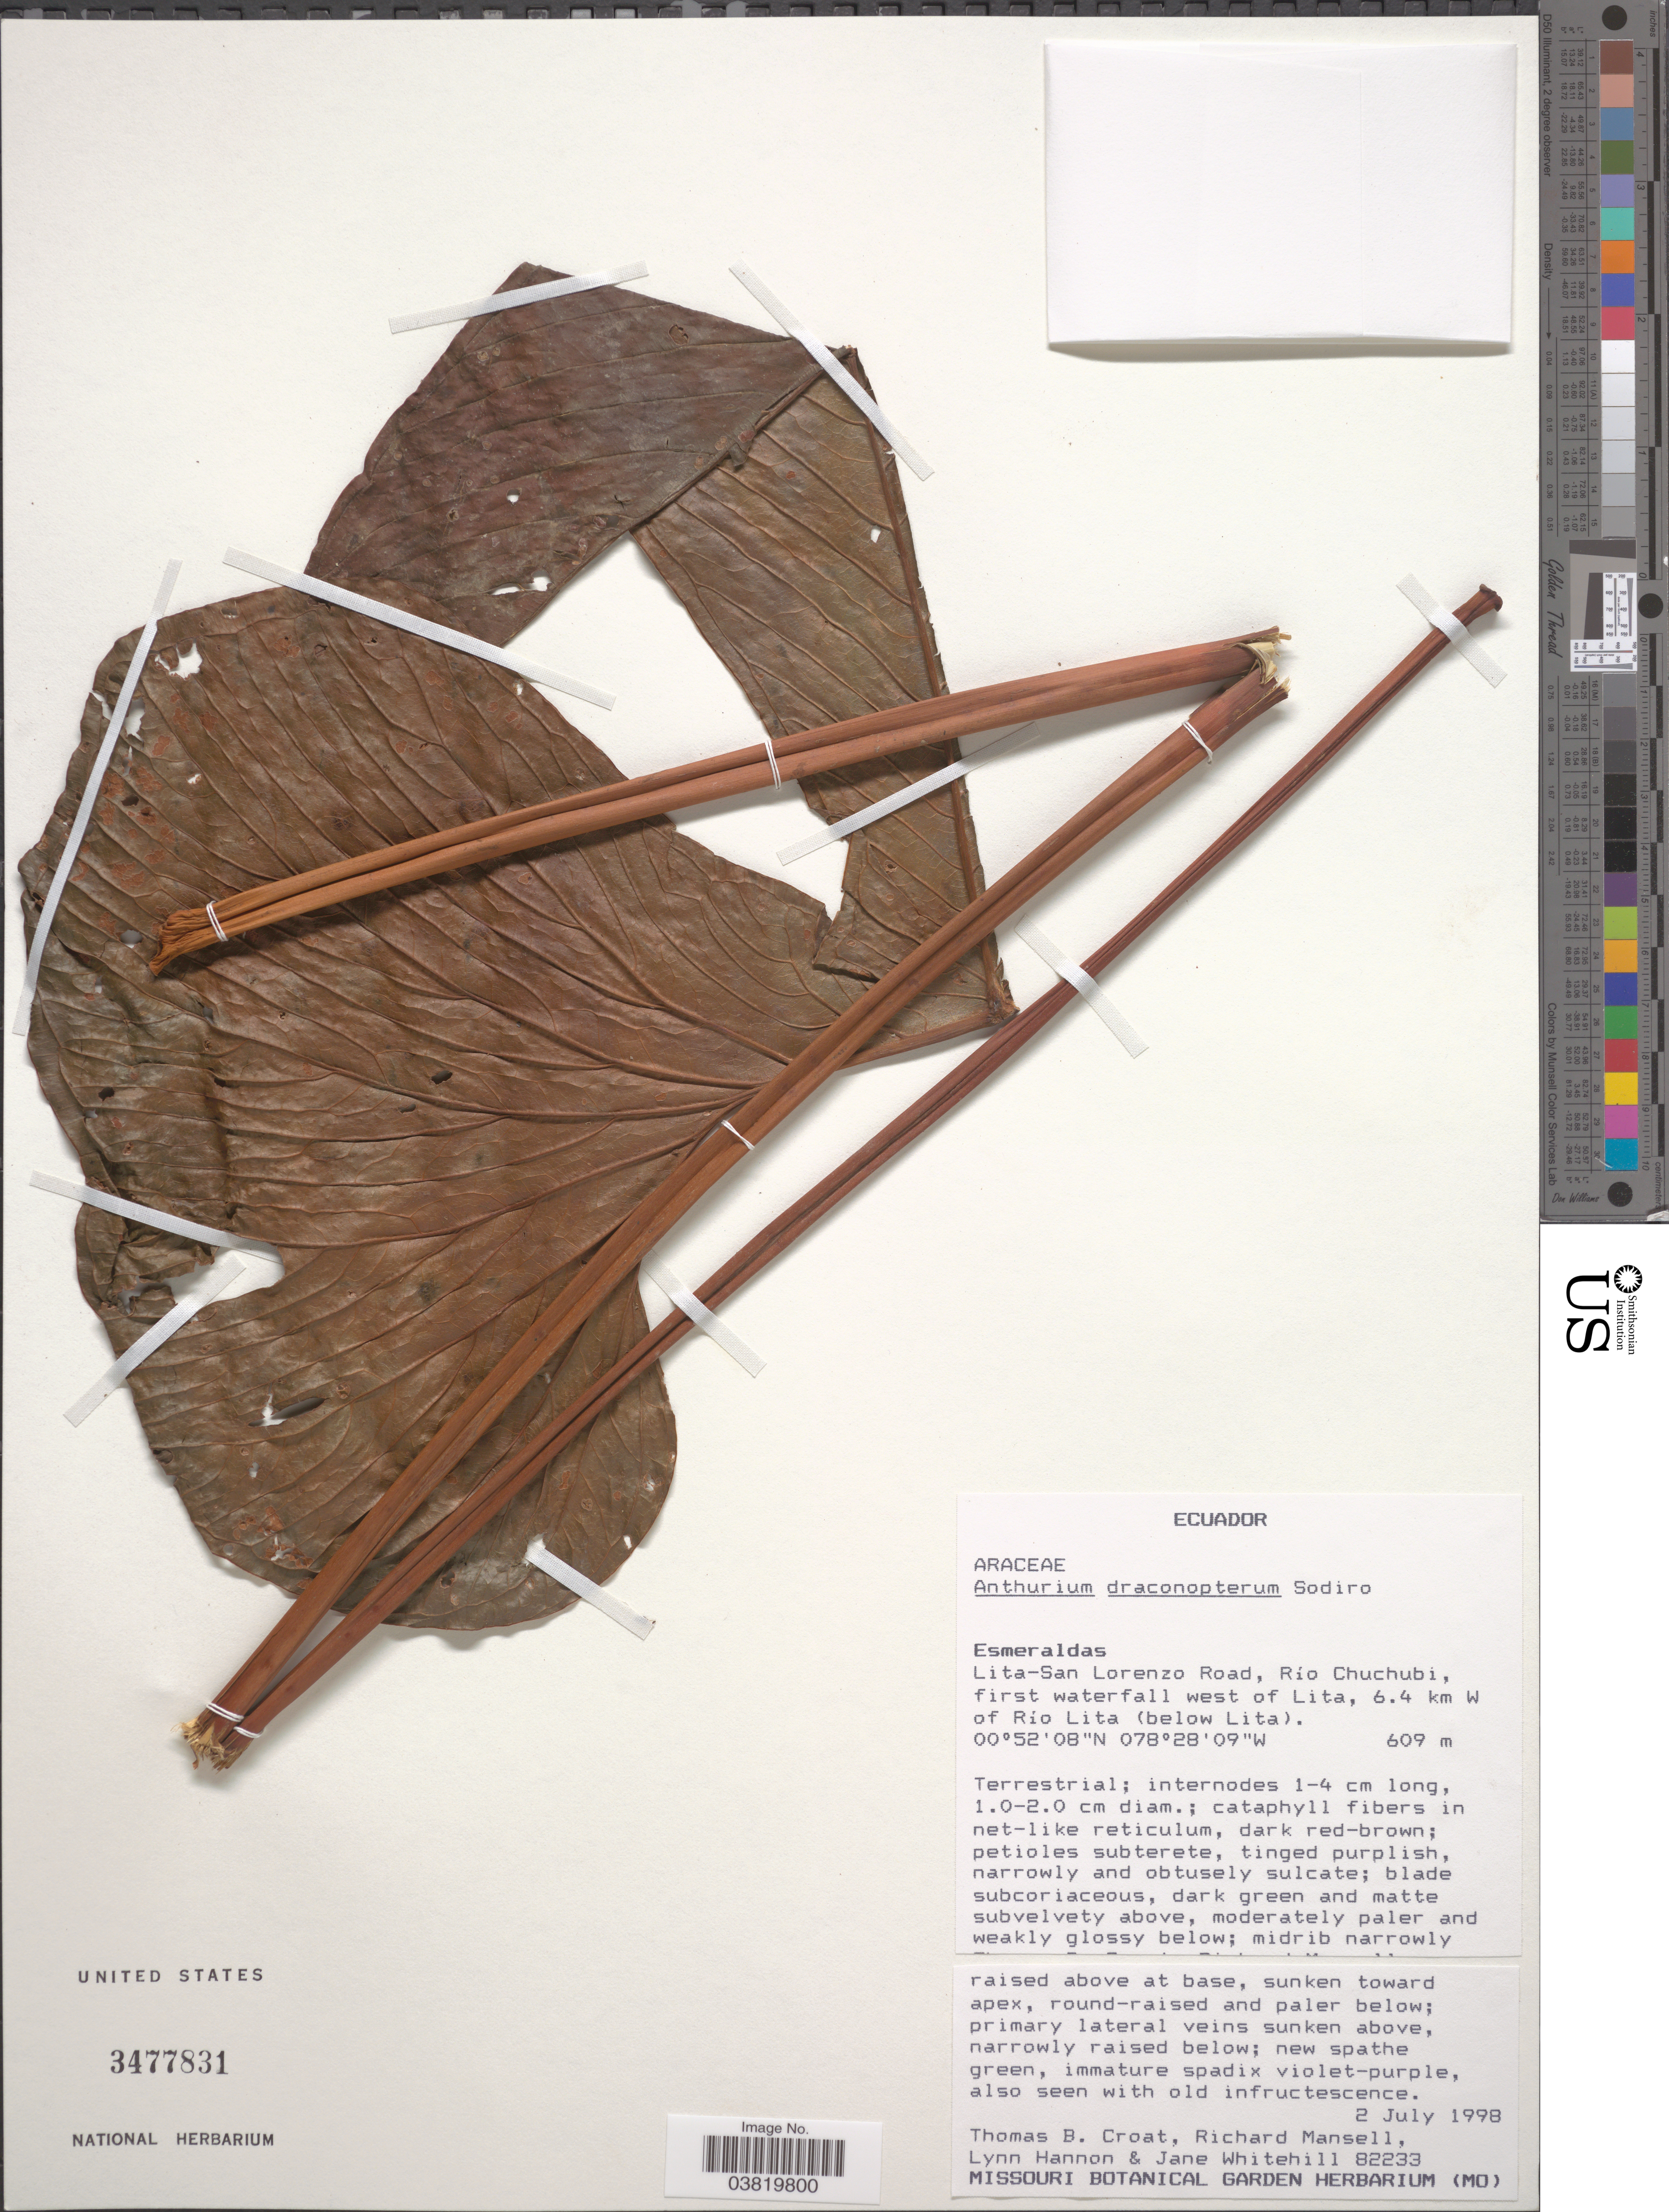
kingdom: Plantae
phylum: Tracheophyta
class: Liliopsida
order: Alismatales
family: Araceae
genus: Anthurium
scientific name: Anthurium draconopterum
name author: Sodiro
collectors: T. B. Croat, R. Mansell, L. Hannon & J. Whitehill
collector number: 82233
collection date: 1998-07-02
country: Ecuador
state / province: Esmeraldas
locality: Lita-San Lorenzo Road, Río Chuchubi, first waterfall west of Lita, 6.4 km W of Río Lita (below Lita).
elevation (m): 609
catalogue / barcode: US 3477831